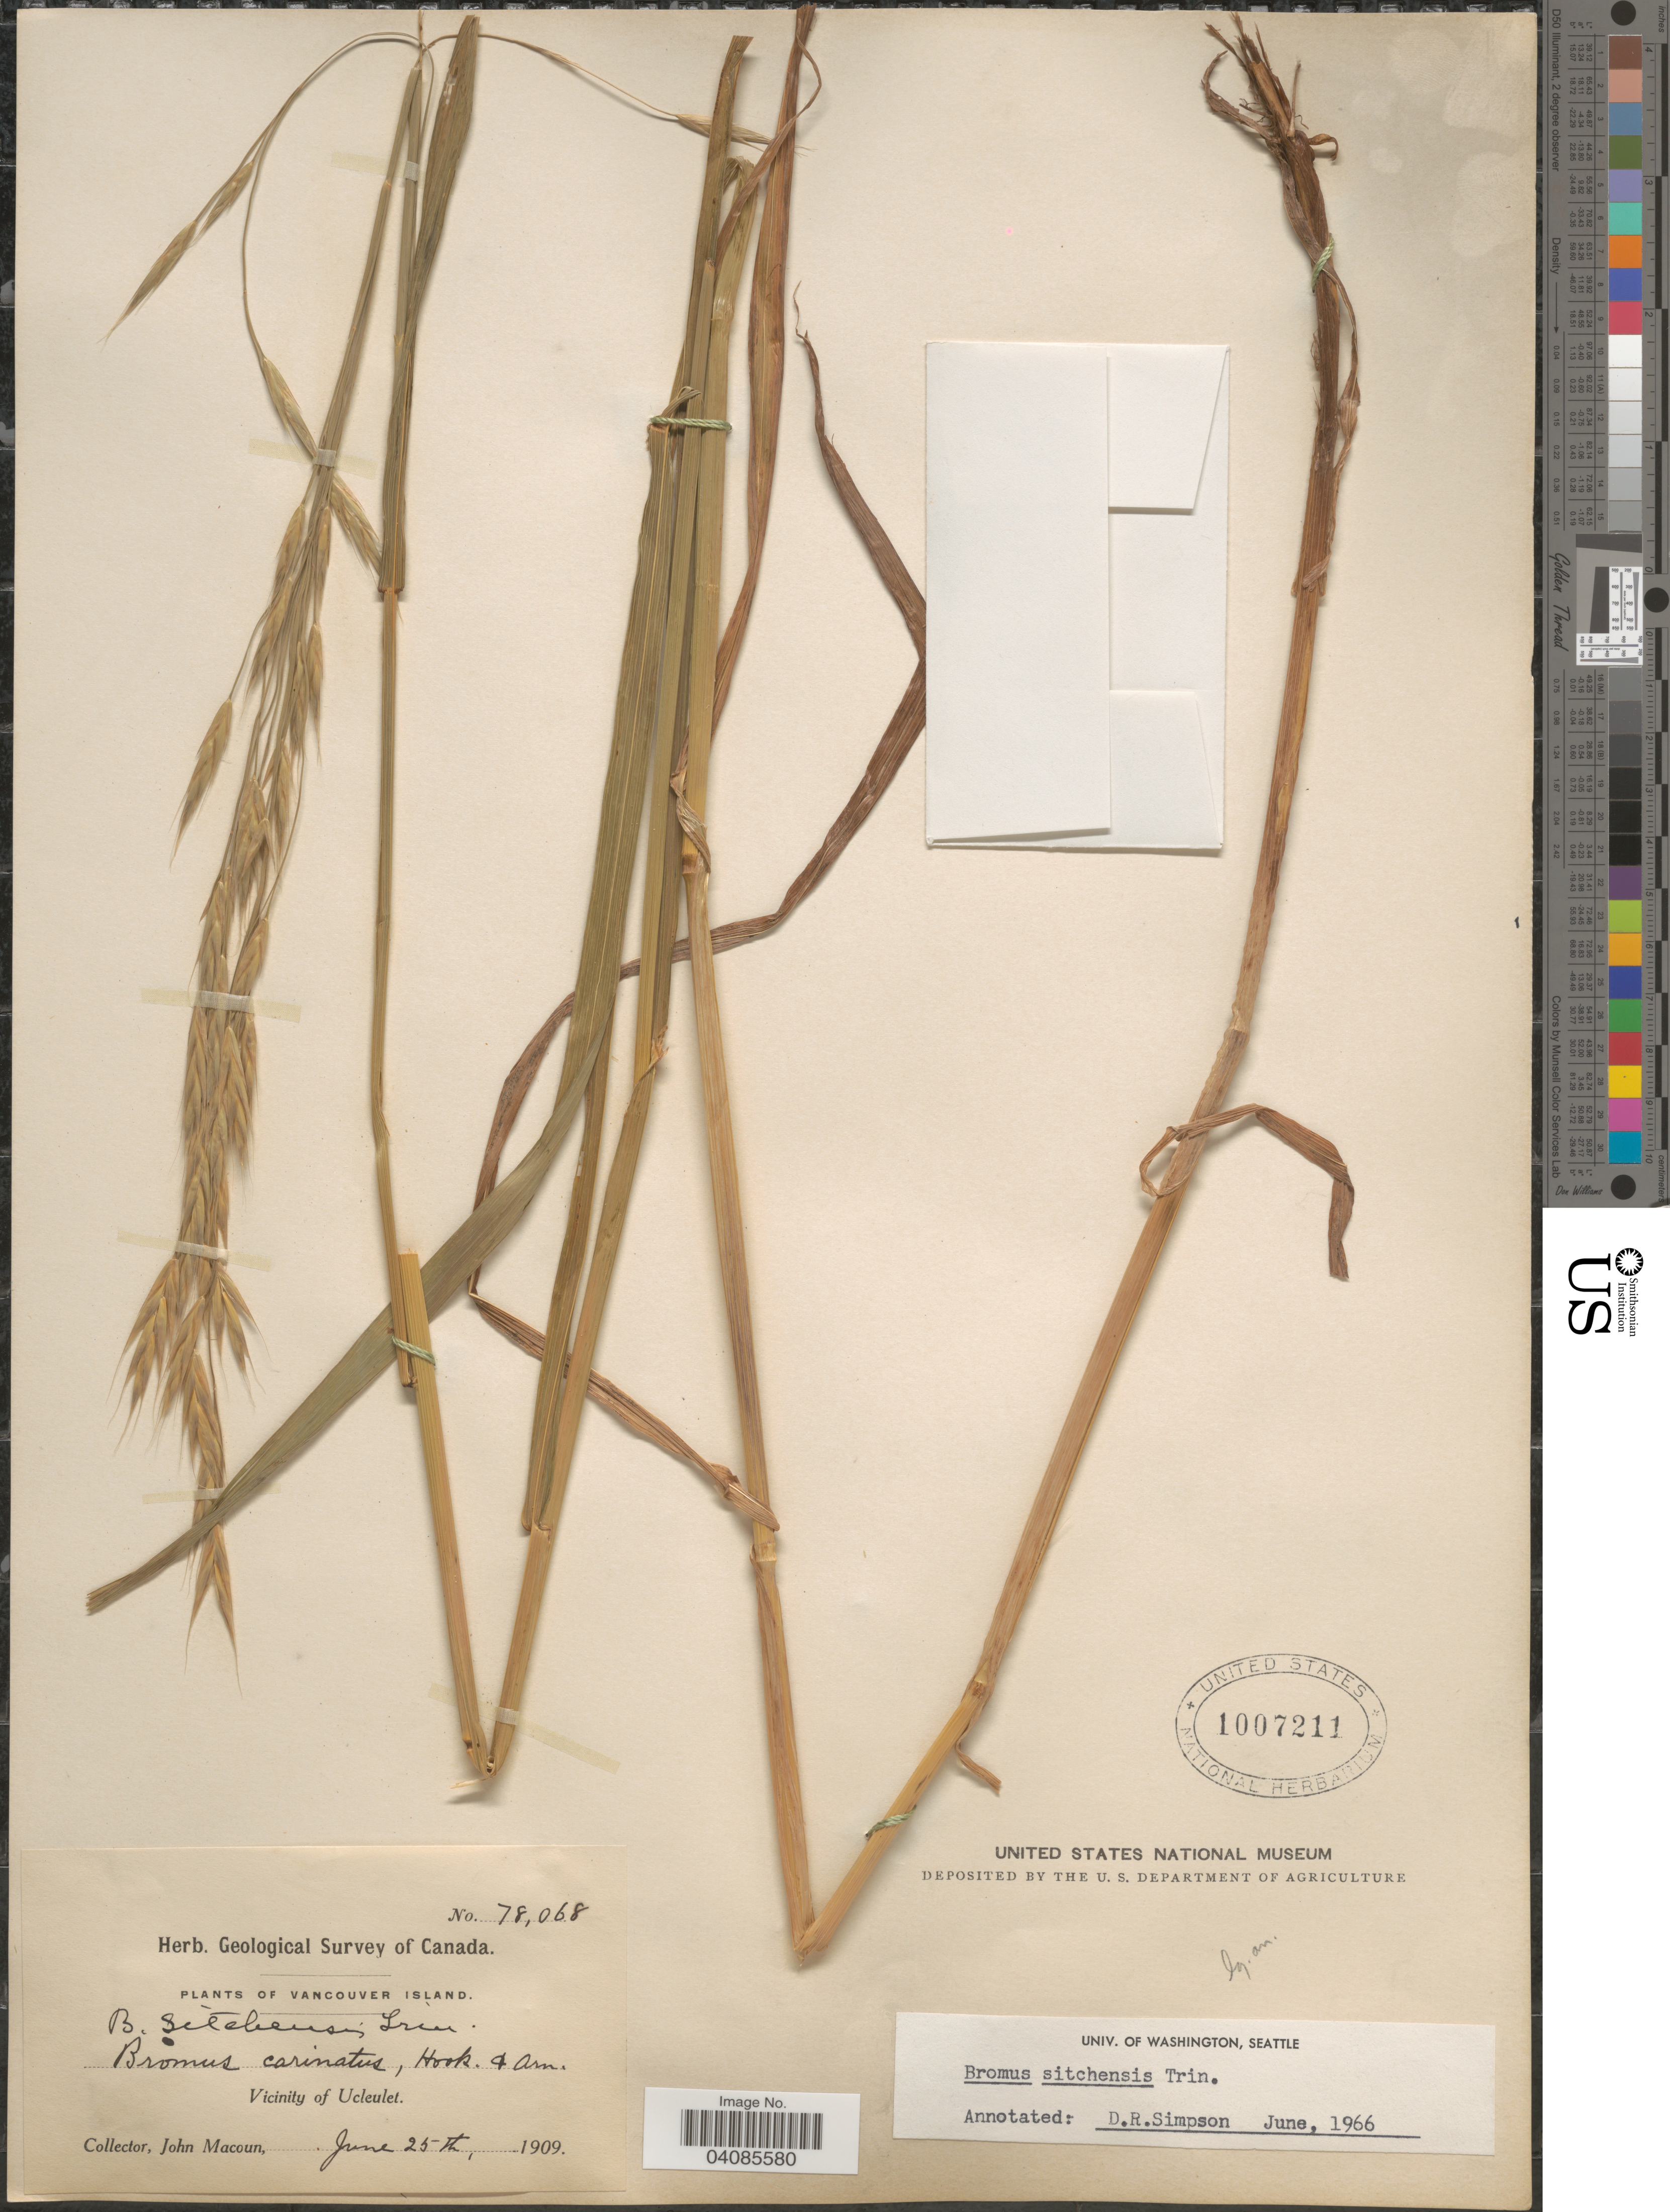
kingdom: Plantae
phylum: Tracheophyta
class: Liliopsida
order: Poales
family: Poaceae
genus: Bromus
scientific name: Bromus sitchensis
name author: Trin. in Bong.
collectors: J. Macoun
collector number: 78068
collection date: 1909-06-25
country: Canada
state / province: British Columbia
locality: Geological Survey of Canada. Vancouver Island. Vicinity of Ucleulet.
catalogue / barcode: US 1007211